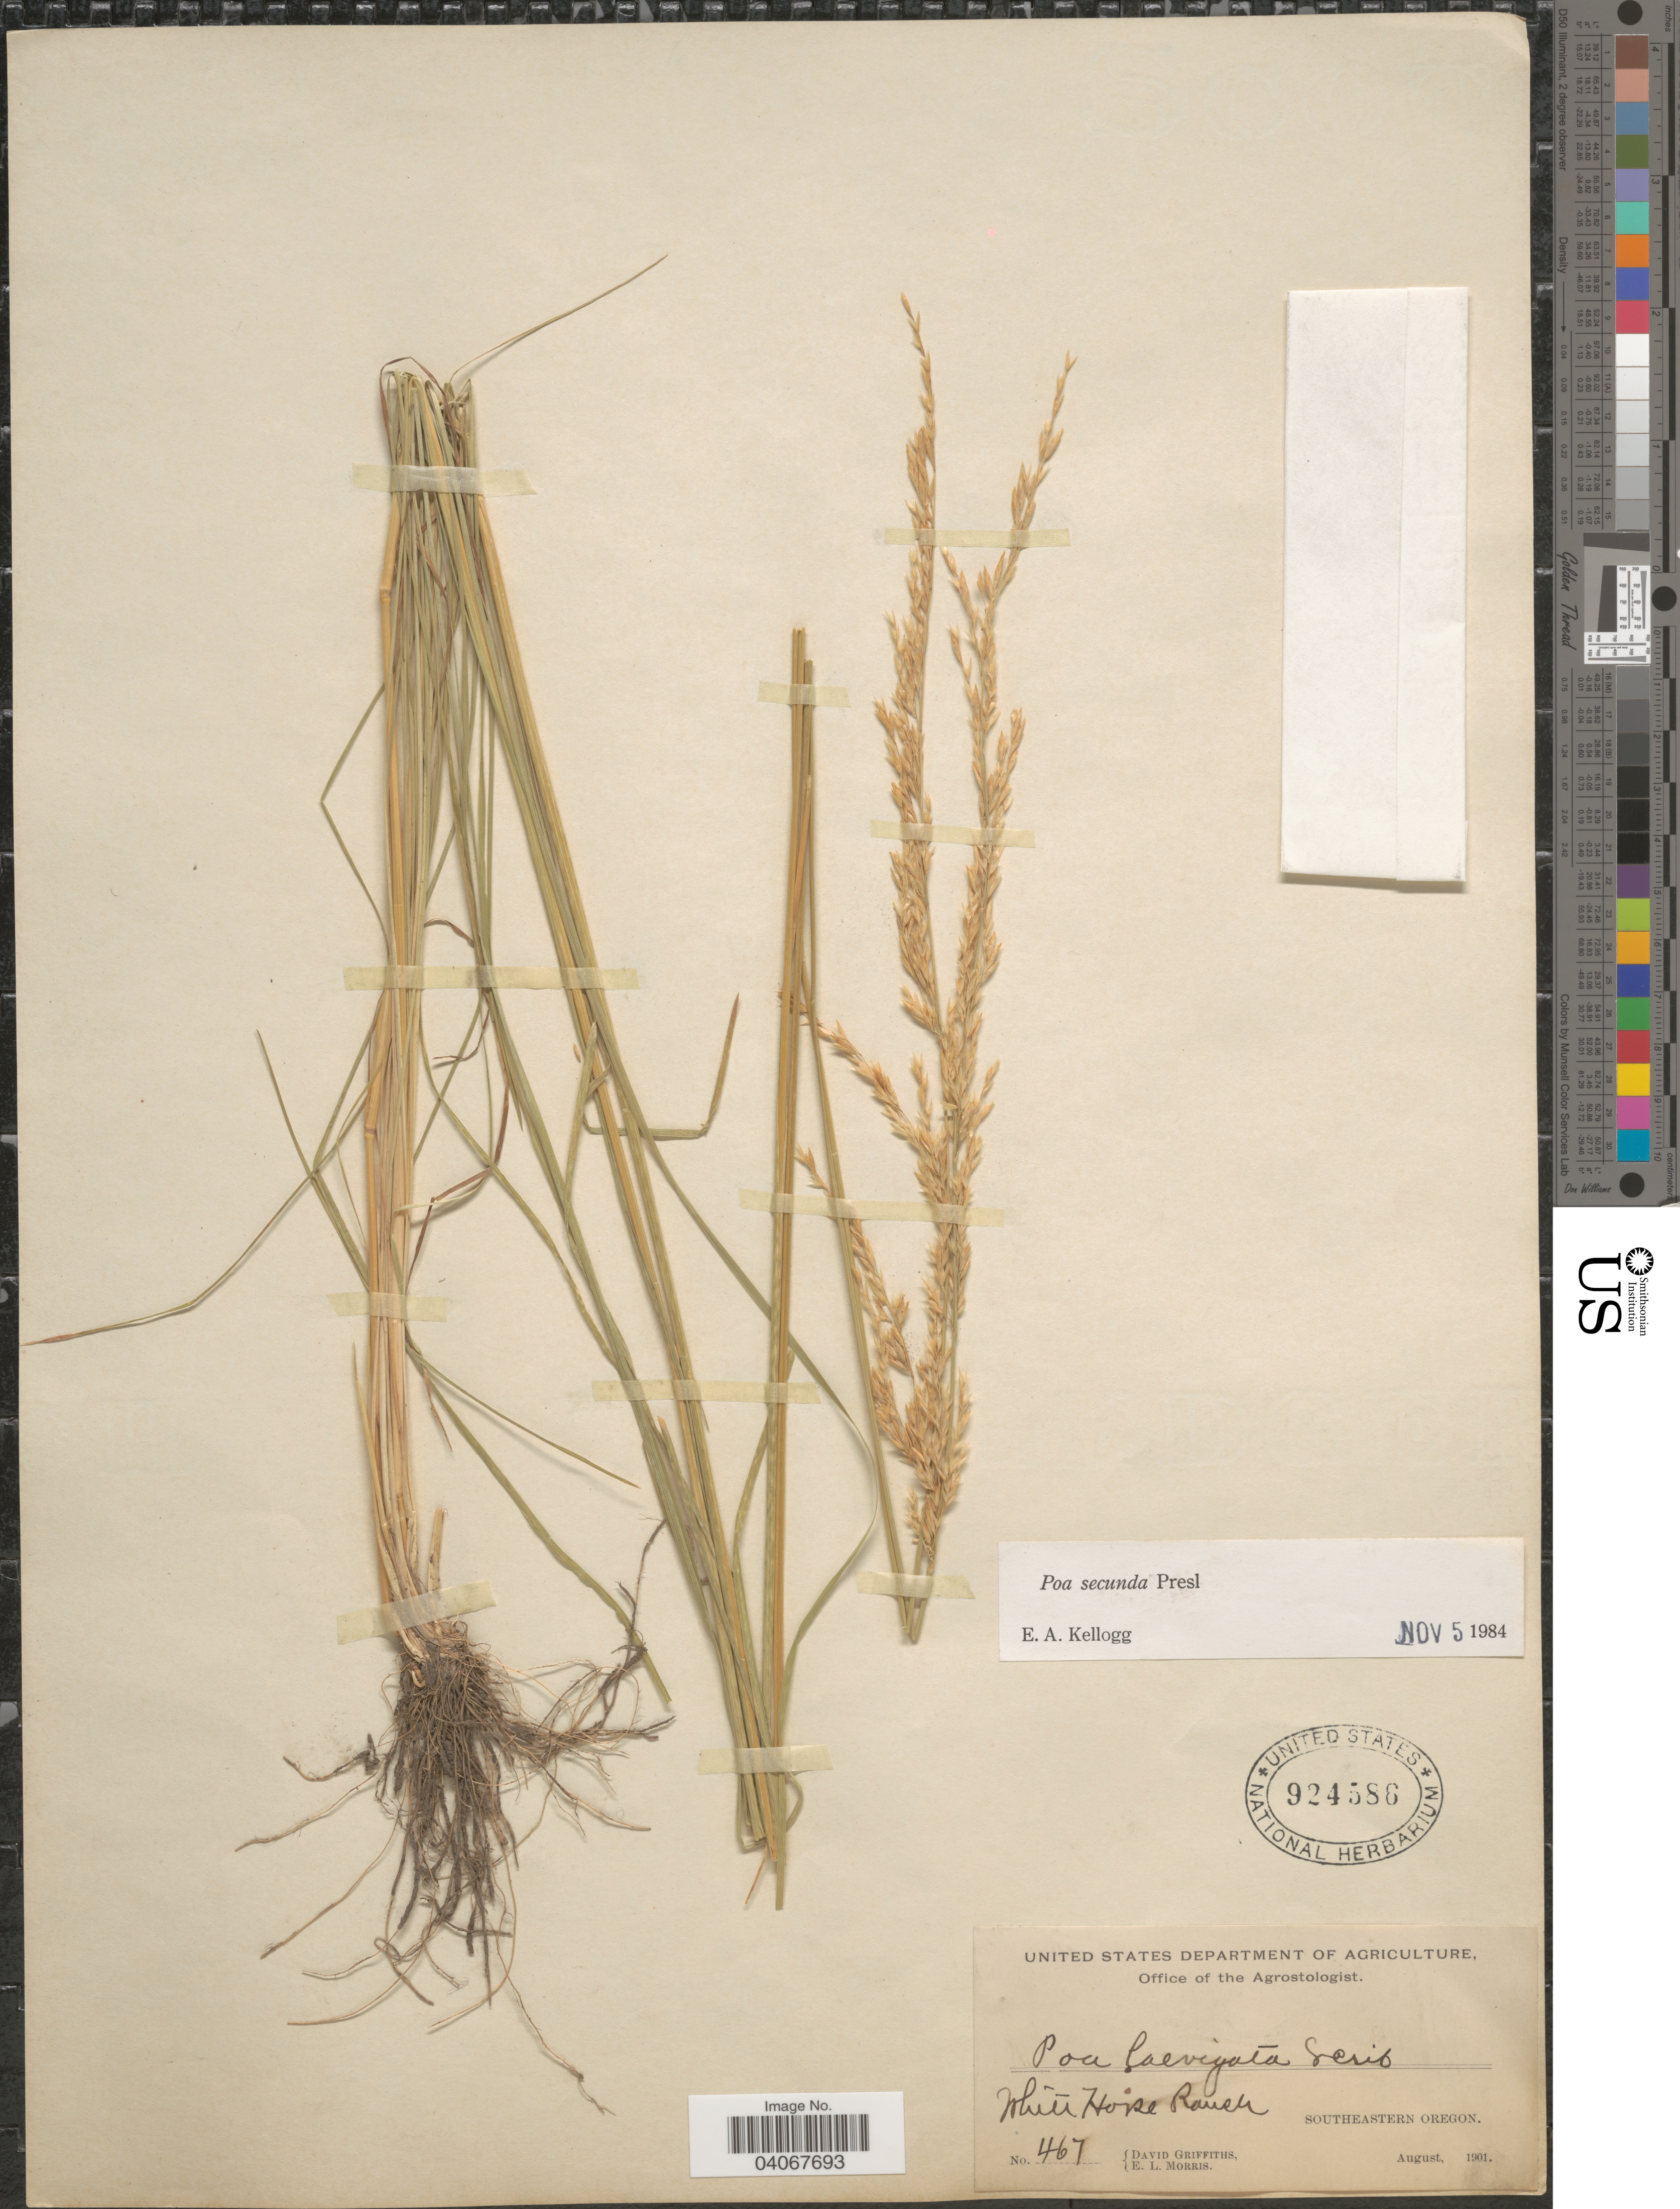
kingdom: Plantae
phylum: Tracheophyta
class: Liliopsida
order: Poales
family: Poaceae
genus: Poa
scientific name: Poa secunda subsp. secunda var. secunda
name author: J. Presl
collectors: D. Griffiths & E. Morris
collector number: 467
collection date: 1901-08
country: United States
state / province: Oregon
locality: White Horse Ranch. Southeastern Oregon.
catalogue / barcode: US 924586